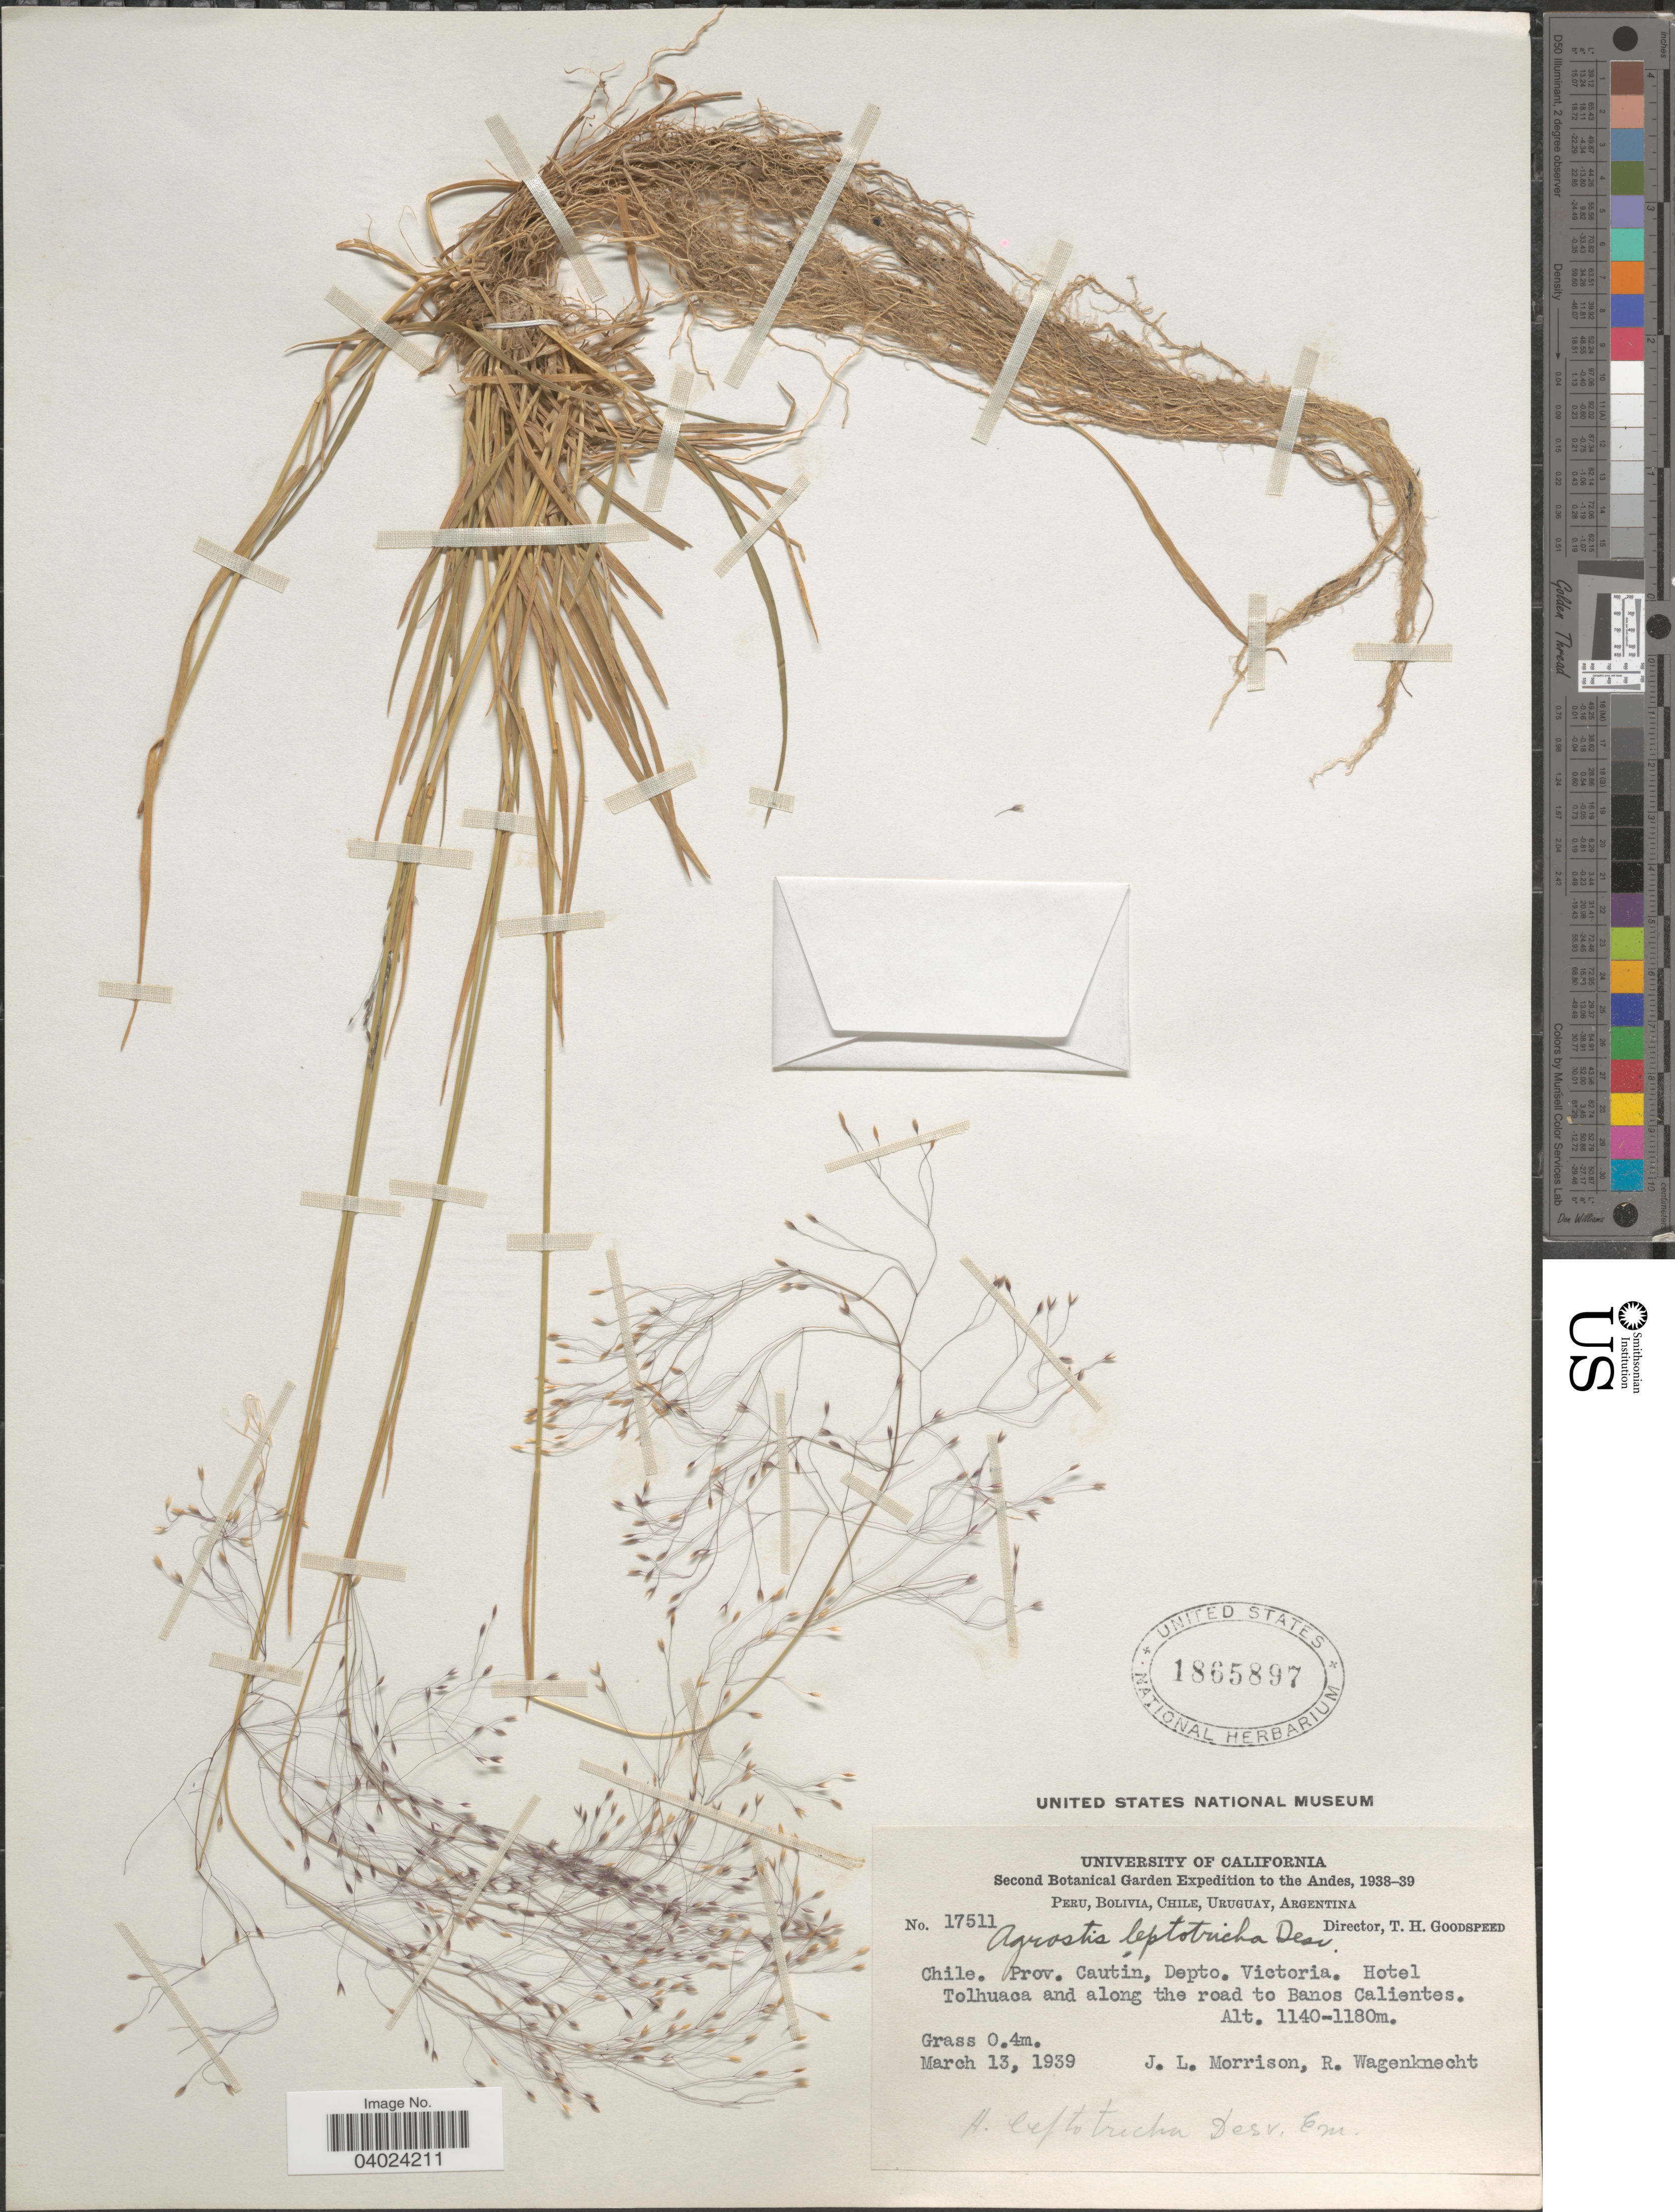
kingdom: Plantae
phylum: Tracheophyta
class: Liliopsida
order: Poales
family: Poaceae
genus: Agrostis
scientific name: Agrostis leptotricha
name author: É. Desv.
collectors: J. Morrison & R. Wagenknecht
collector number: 17511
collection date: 1939-03-13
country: Chile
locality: The Andes. Prov. Cautin, Depto. Victoria. Hotel Tolhuaca and along the road to Banos Calientes.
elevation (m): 1140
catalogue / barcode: US 1865897